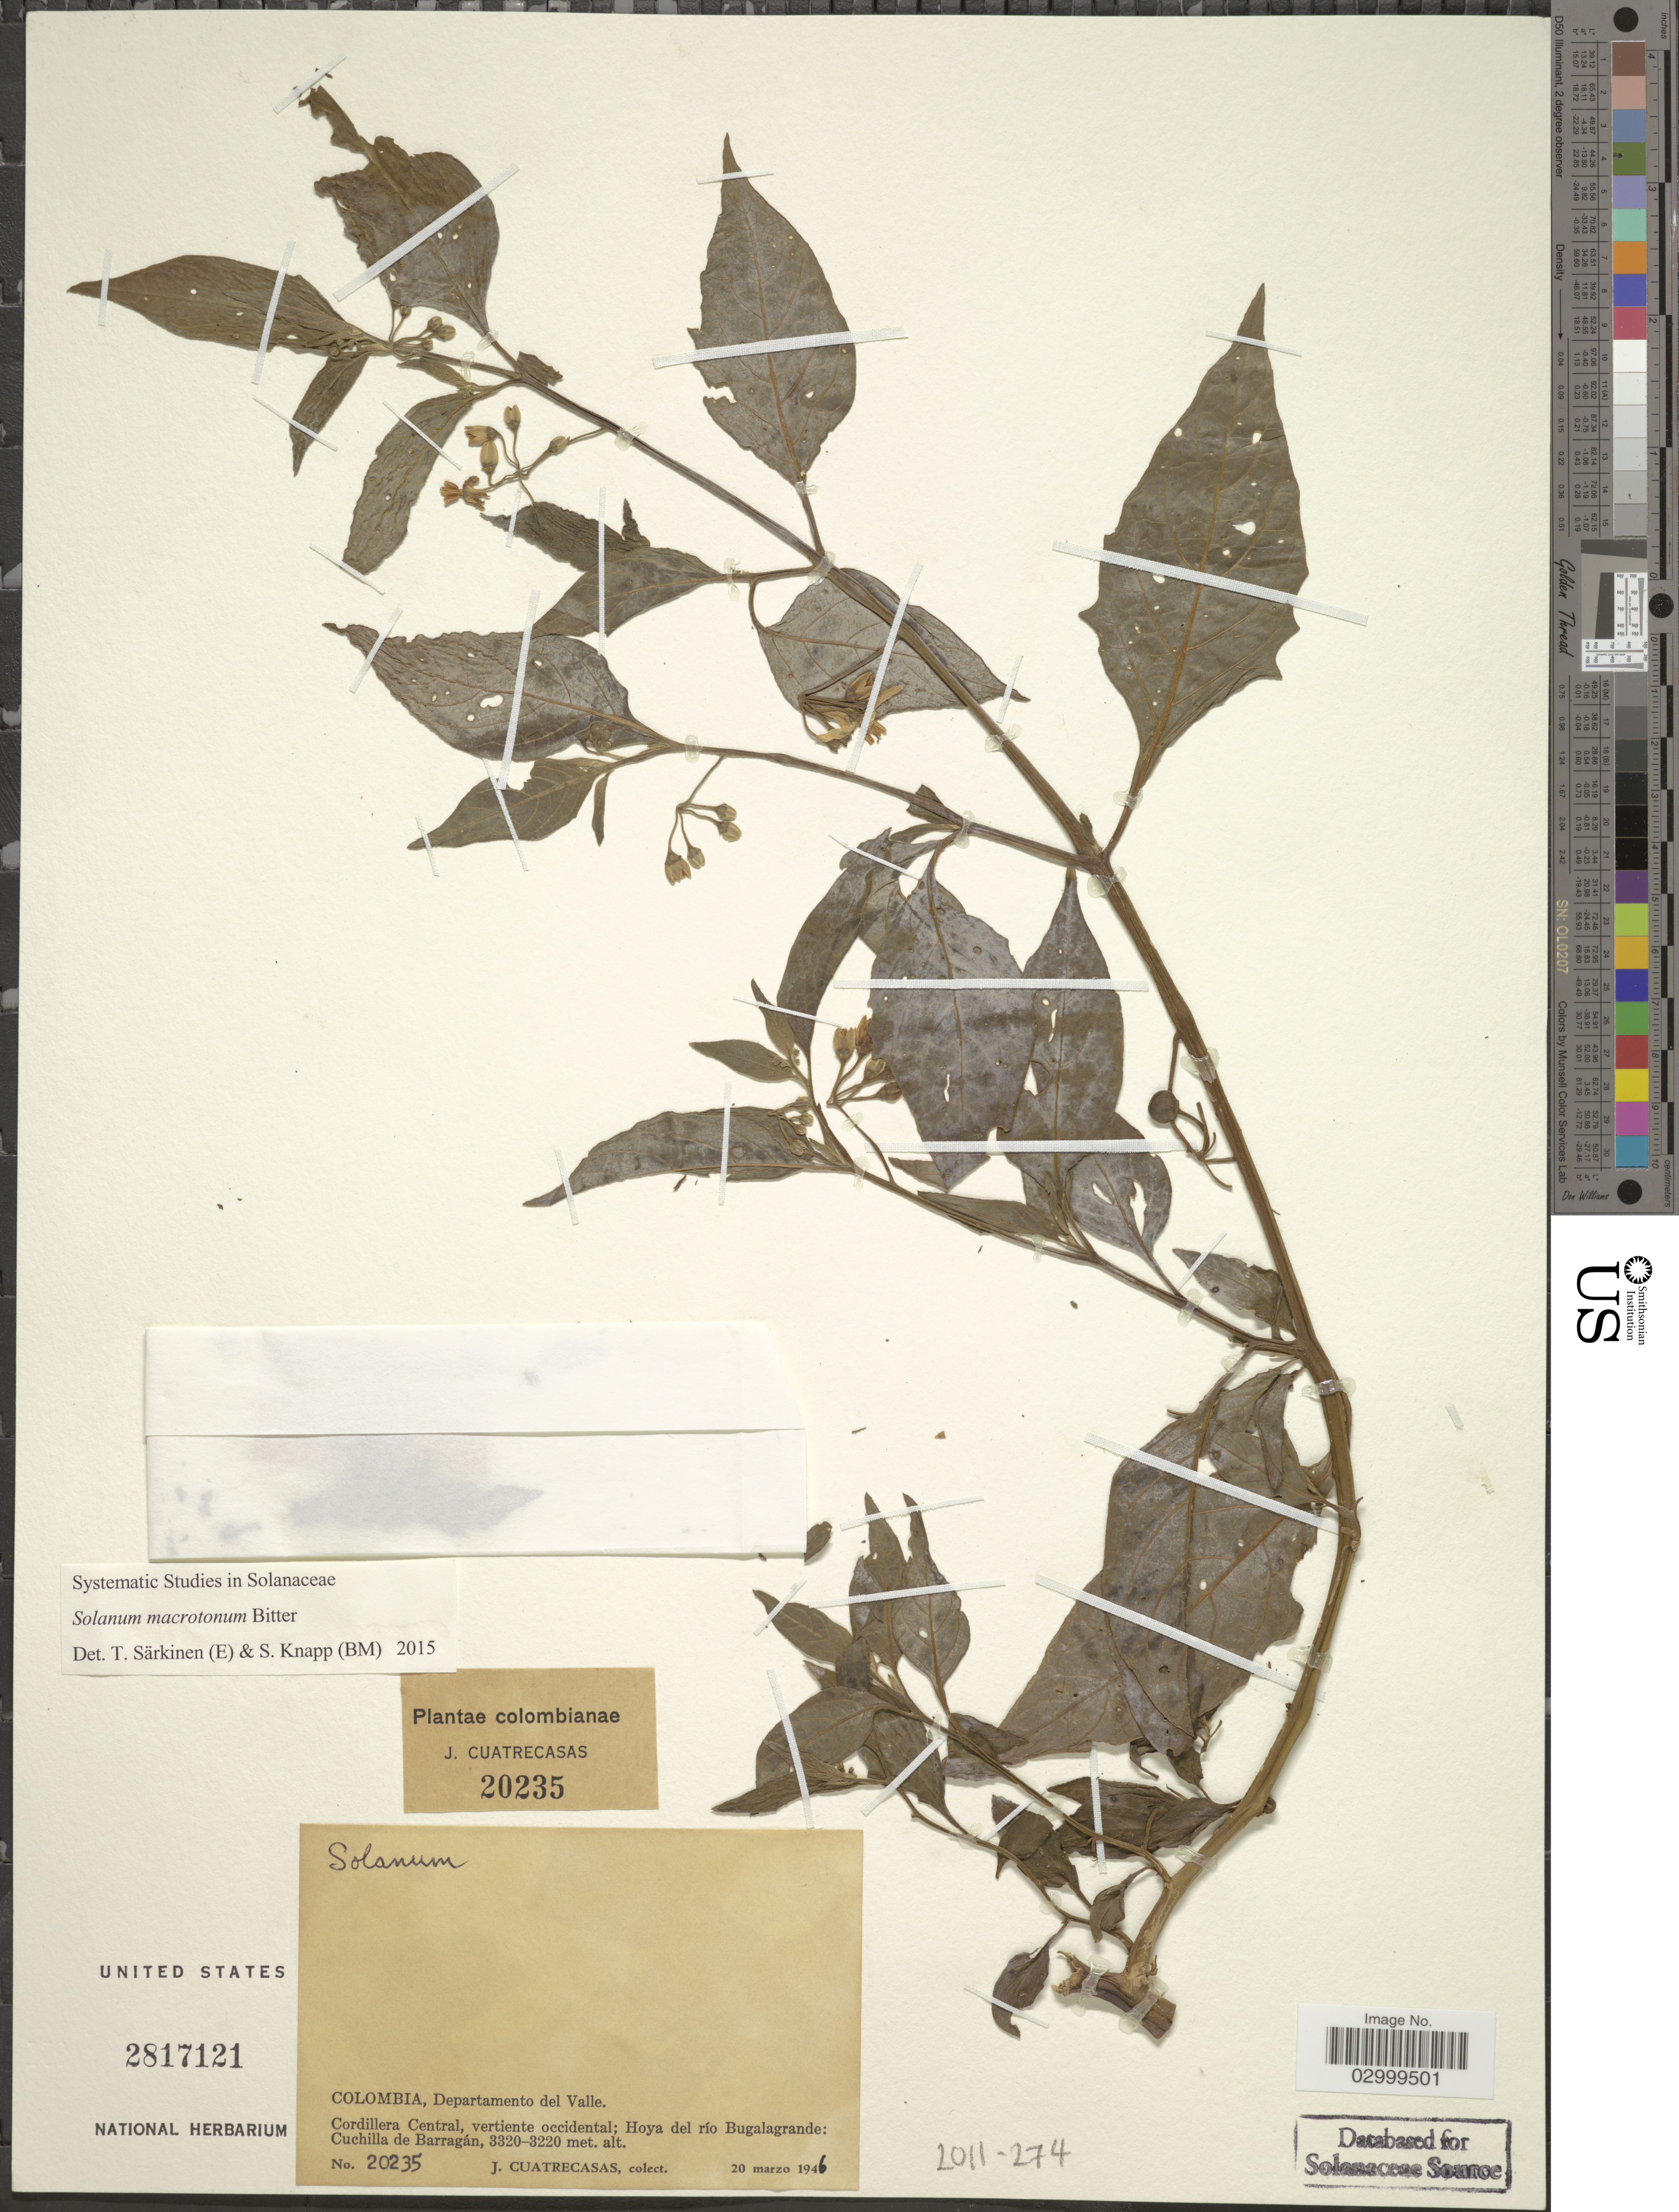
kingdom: Plantae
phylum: Tracheophyta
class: Magnoliopsida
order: Solanales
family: Solanaceae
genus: Solanum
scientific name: Solanum macrotonum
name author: Bitter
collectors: J. Cuatrecasas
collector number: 20235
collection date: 1946-03-20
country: Colombia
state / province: Valle del Cauca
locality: Departamento del Valle. Cordillera Central, vertiente occidental; Hoya del río Bugalagrande: Cuchilla de Barragán.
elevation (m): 3220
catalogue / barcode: US 2817121